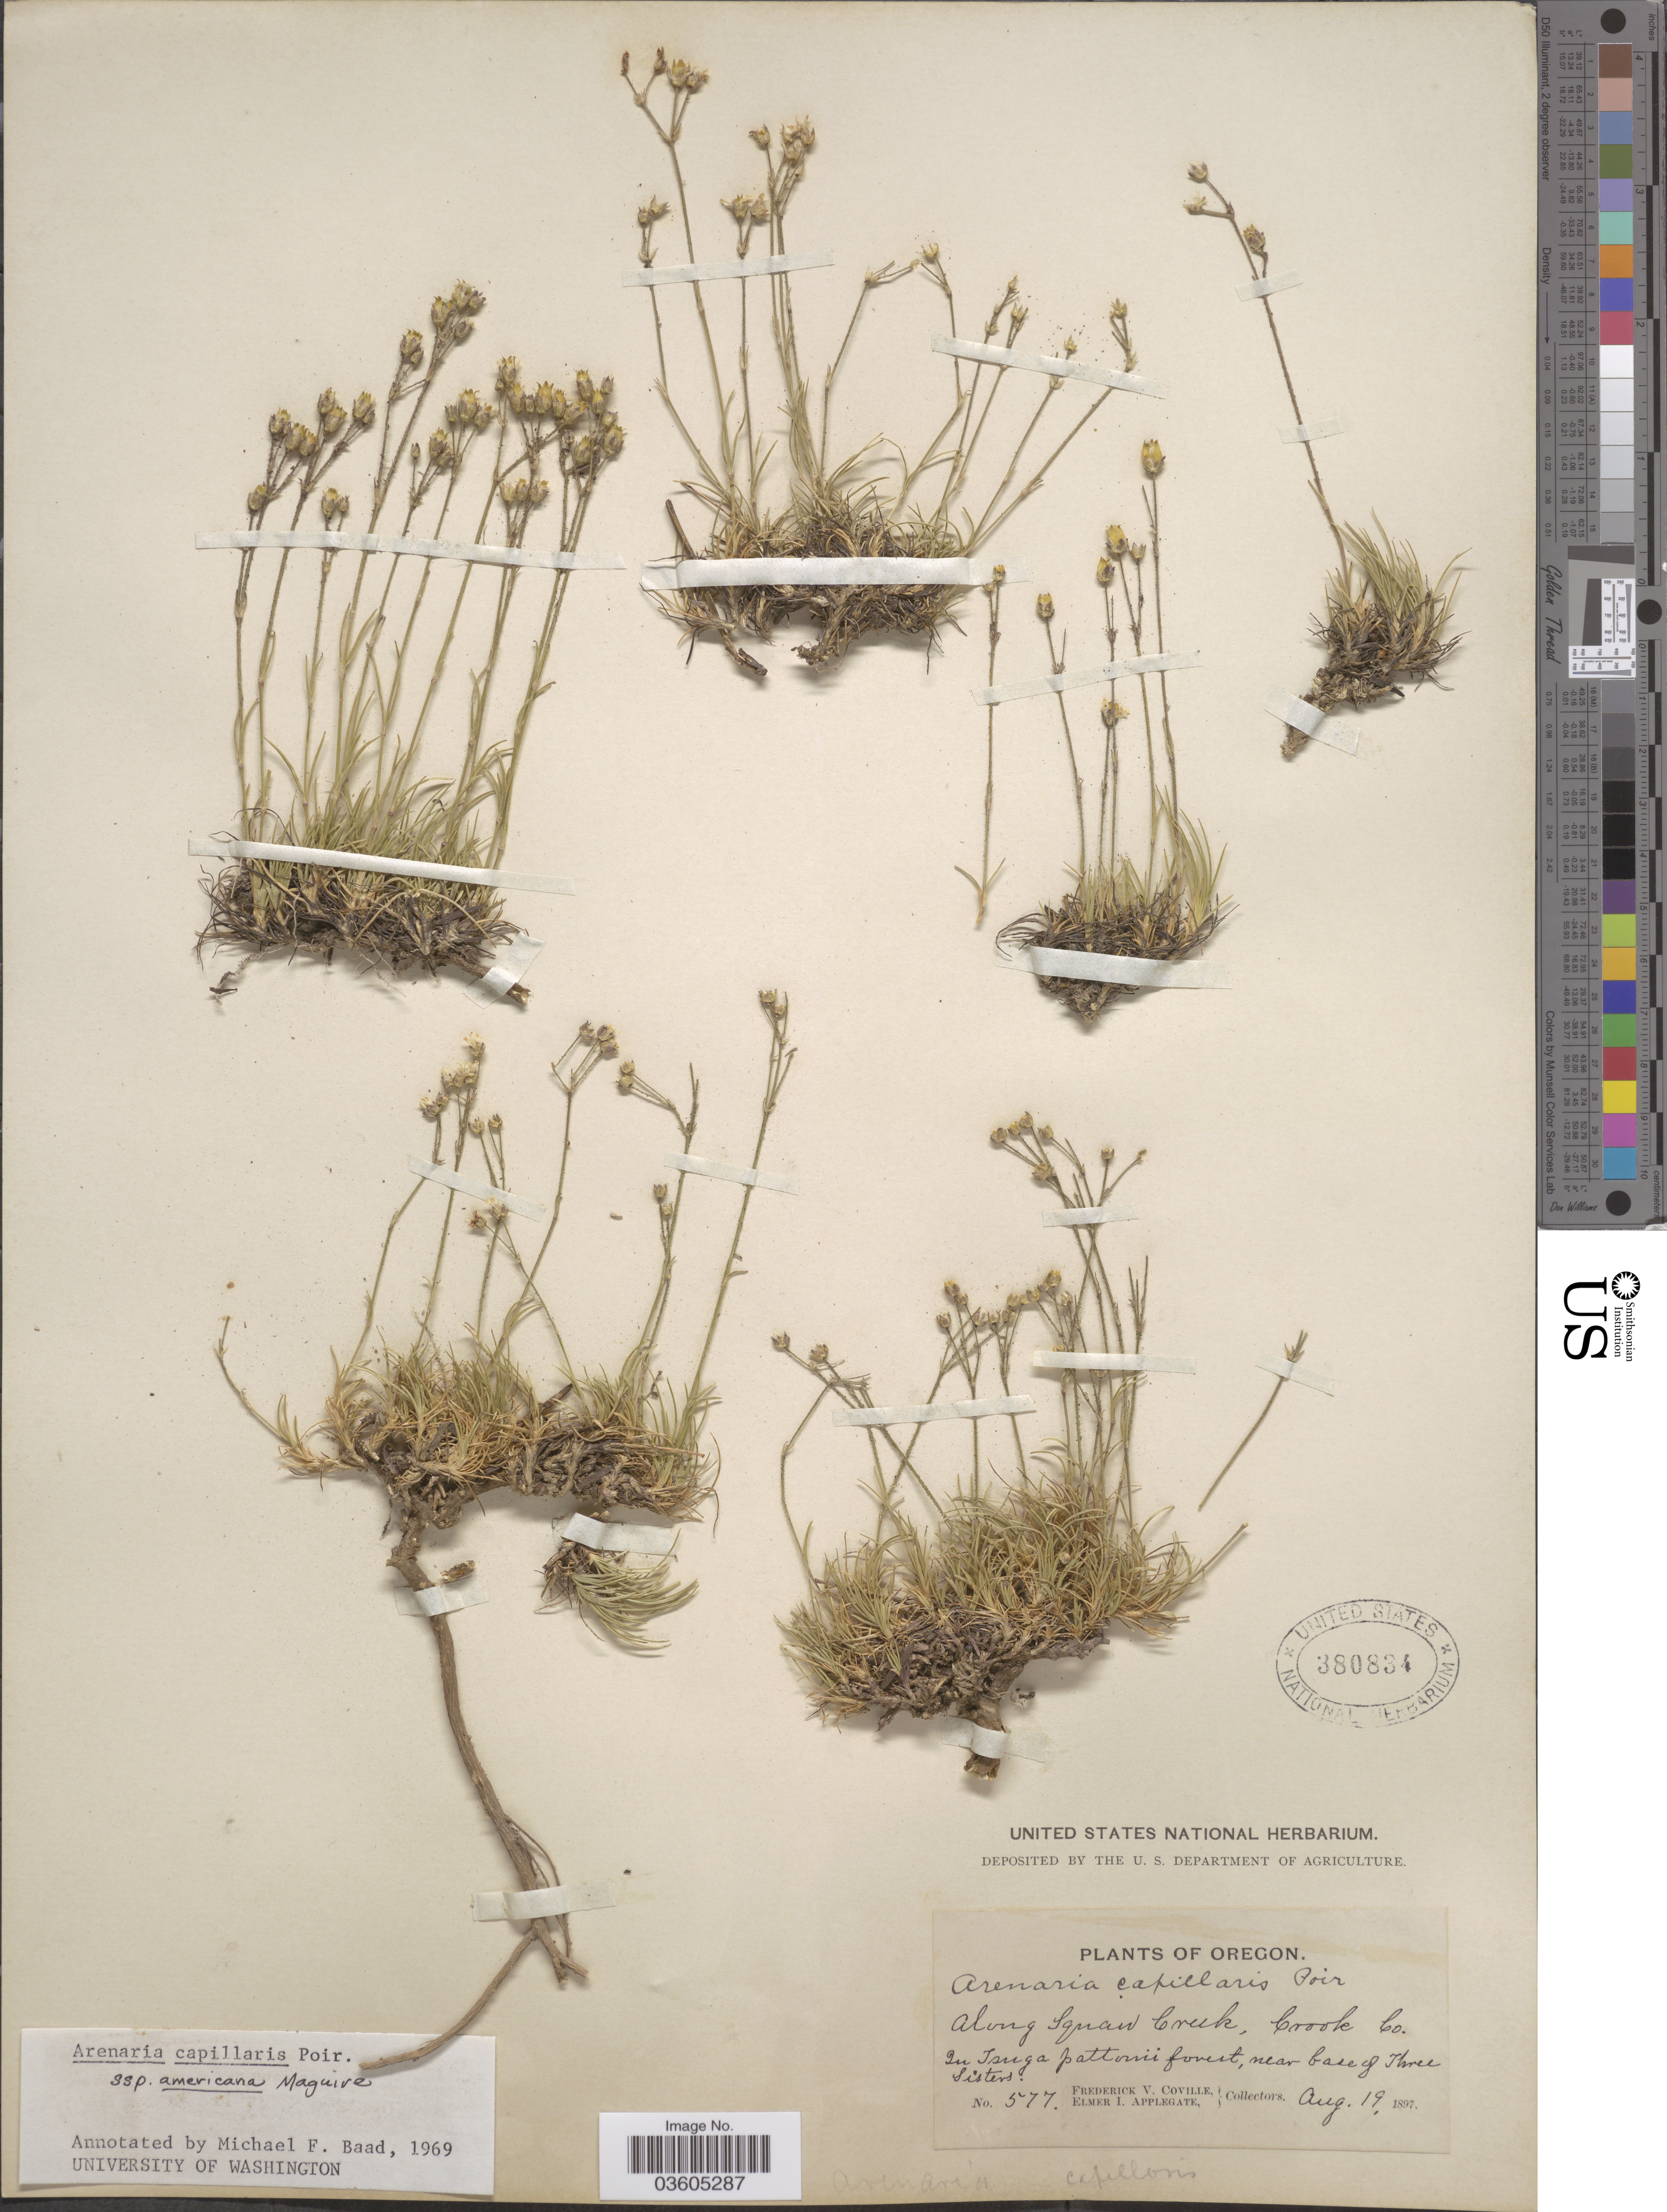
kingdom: Plantae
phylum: Tracheophyta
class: Magnoliopsida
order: Caryophyllales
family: Caryophyllaceae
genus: Eremogone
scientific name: Eremogone capillaris var. americana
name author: (Maguire) R.L. Hartm. & Rabeler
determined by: U.S. National Herbarium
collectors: F. V. Coville & E. I. Applegate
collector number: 577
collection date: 1897-08-19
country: United States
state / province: Oregon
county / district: Crook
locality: Along Squaw Creek, Crook Co. In Tsuga pattonii forest, near base of Three Sisters.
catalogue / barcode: US 380834